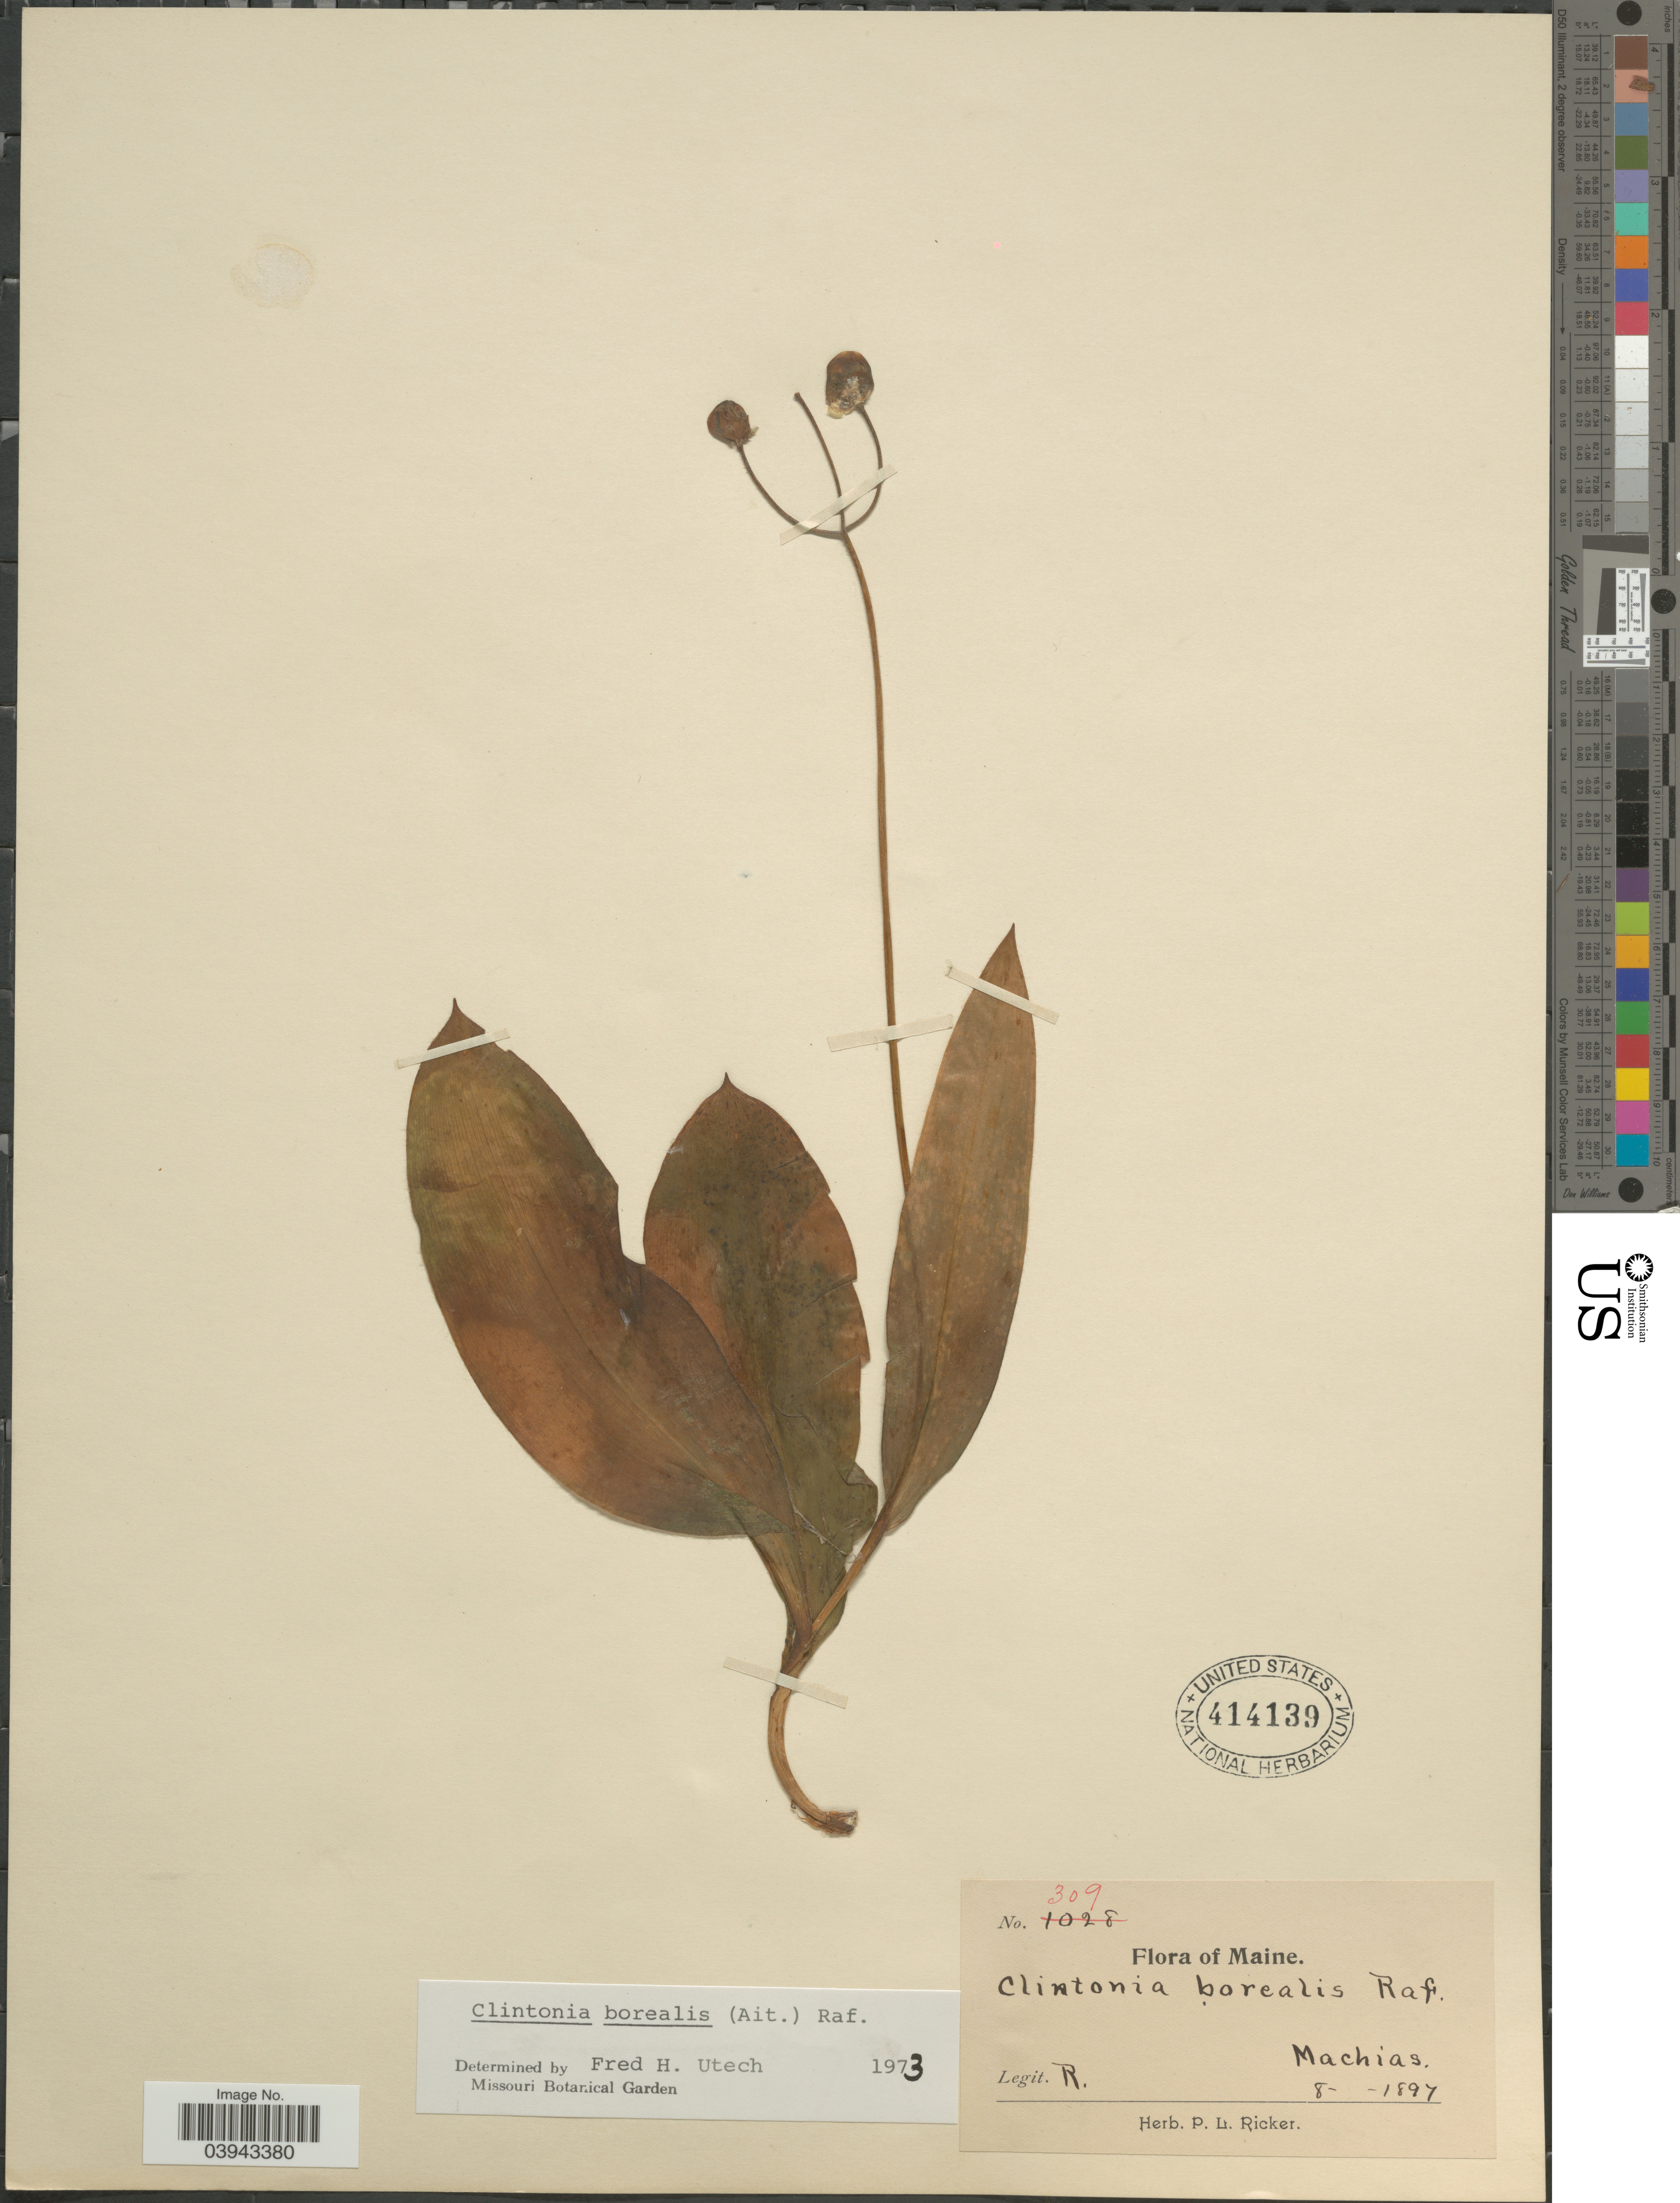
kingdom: Plantae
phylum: Tracheophyta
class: Liliopsida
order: Liliales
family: Liliaceae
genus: Clintonia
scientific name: Clintonia borealis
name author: (Aiton) Raf.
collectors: P. Ricker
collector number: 309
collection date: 1897-08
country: United States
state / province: Maine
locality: Machias.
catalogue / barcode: US 414139